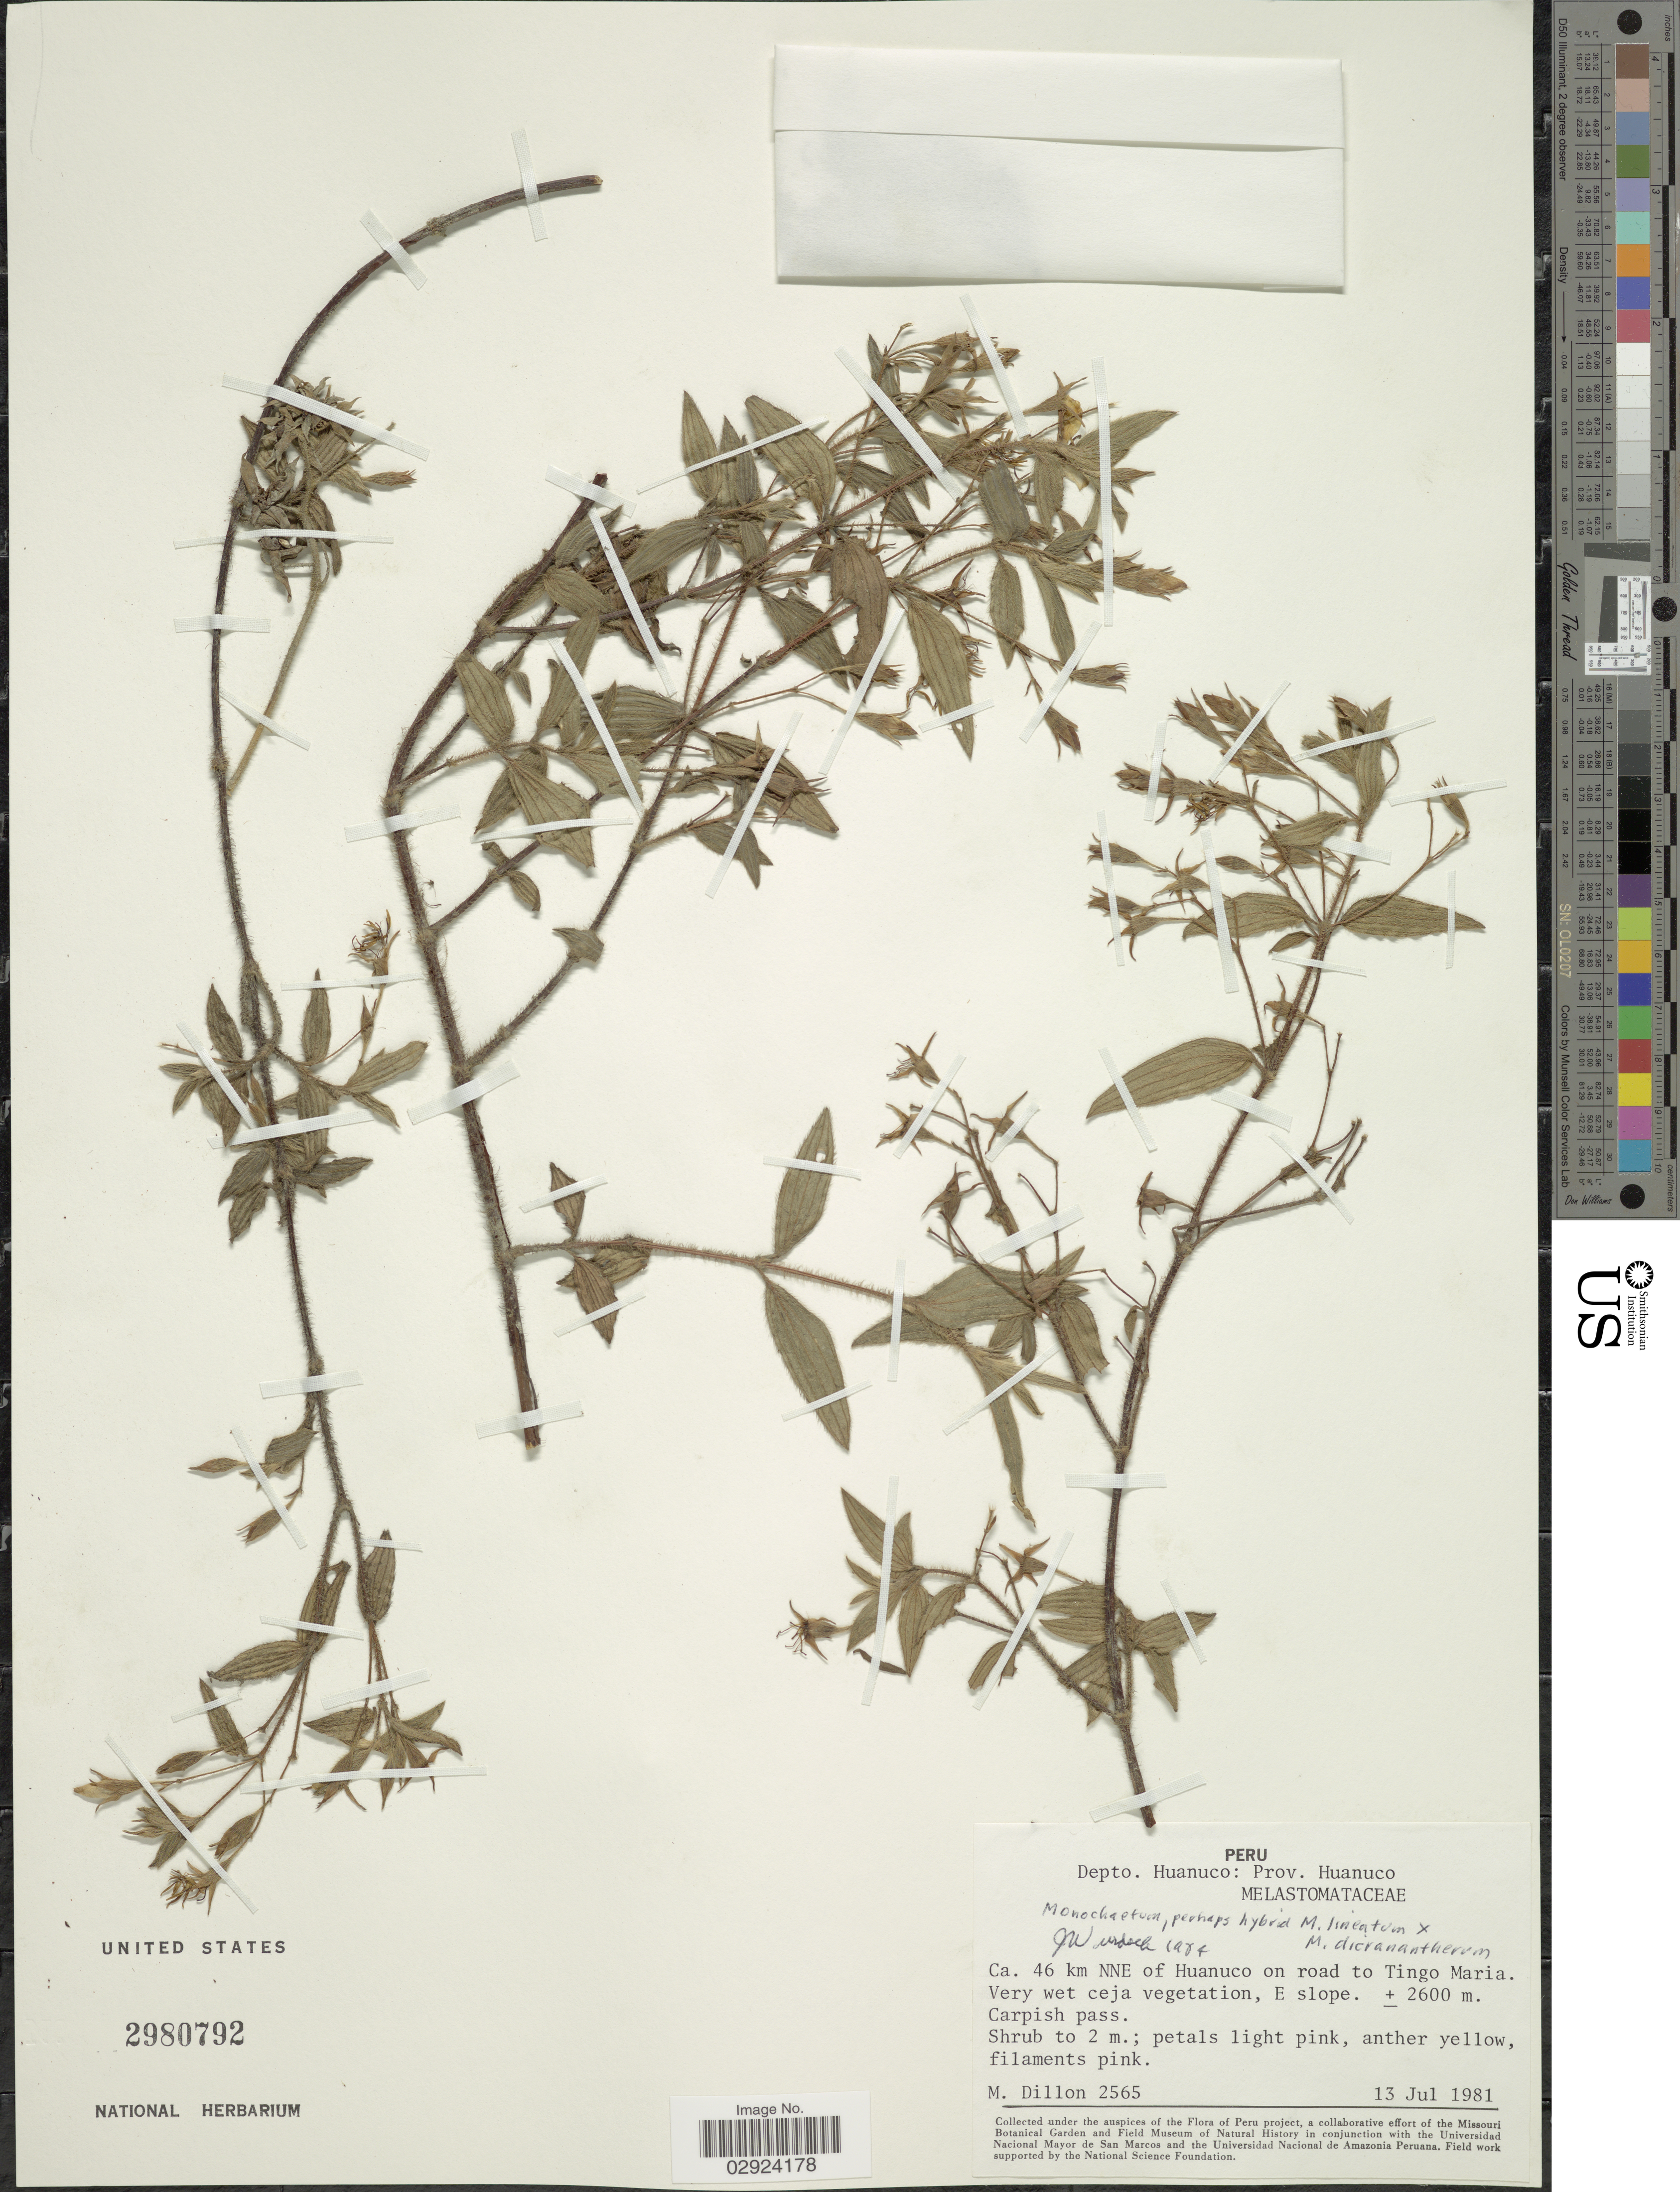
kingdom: Plantae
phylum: Tracheophyta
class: Magnoliopsida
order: Myrtales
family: Melastomataceae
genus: Monochaetum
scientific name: Monochaetum sp.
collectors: M. O. Dillon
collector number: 2565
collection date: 1981-07-13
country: Peru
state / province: Huánuco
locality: Depto. Huanuco: Prov. Huanuco, Ca. 46 km NNE of Huanuco on road to Tingo Maria, Carpish pass.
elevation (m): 2600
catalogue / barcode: US 2980792